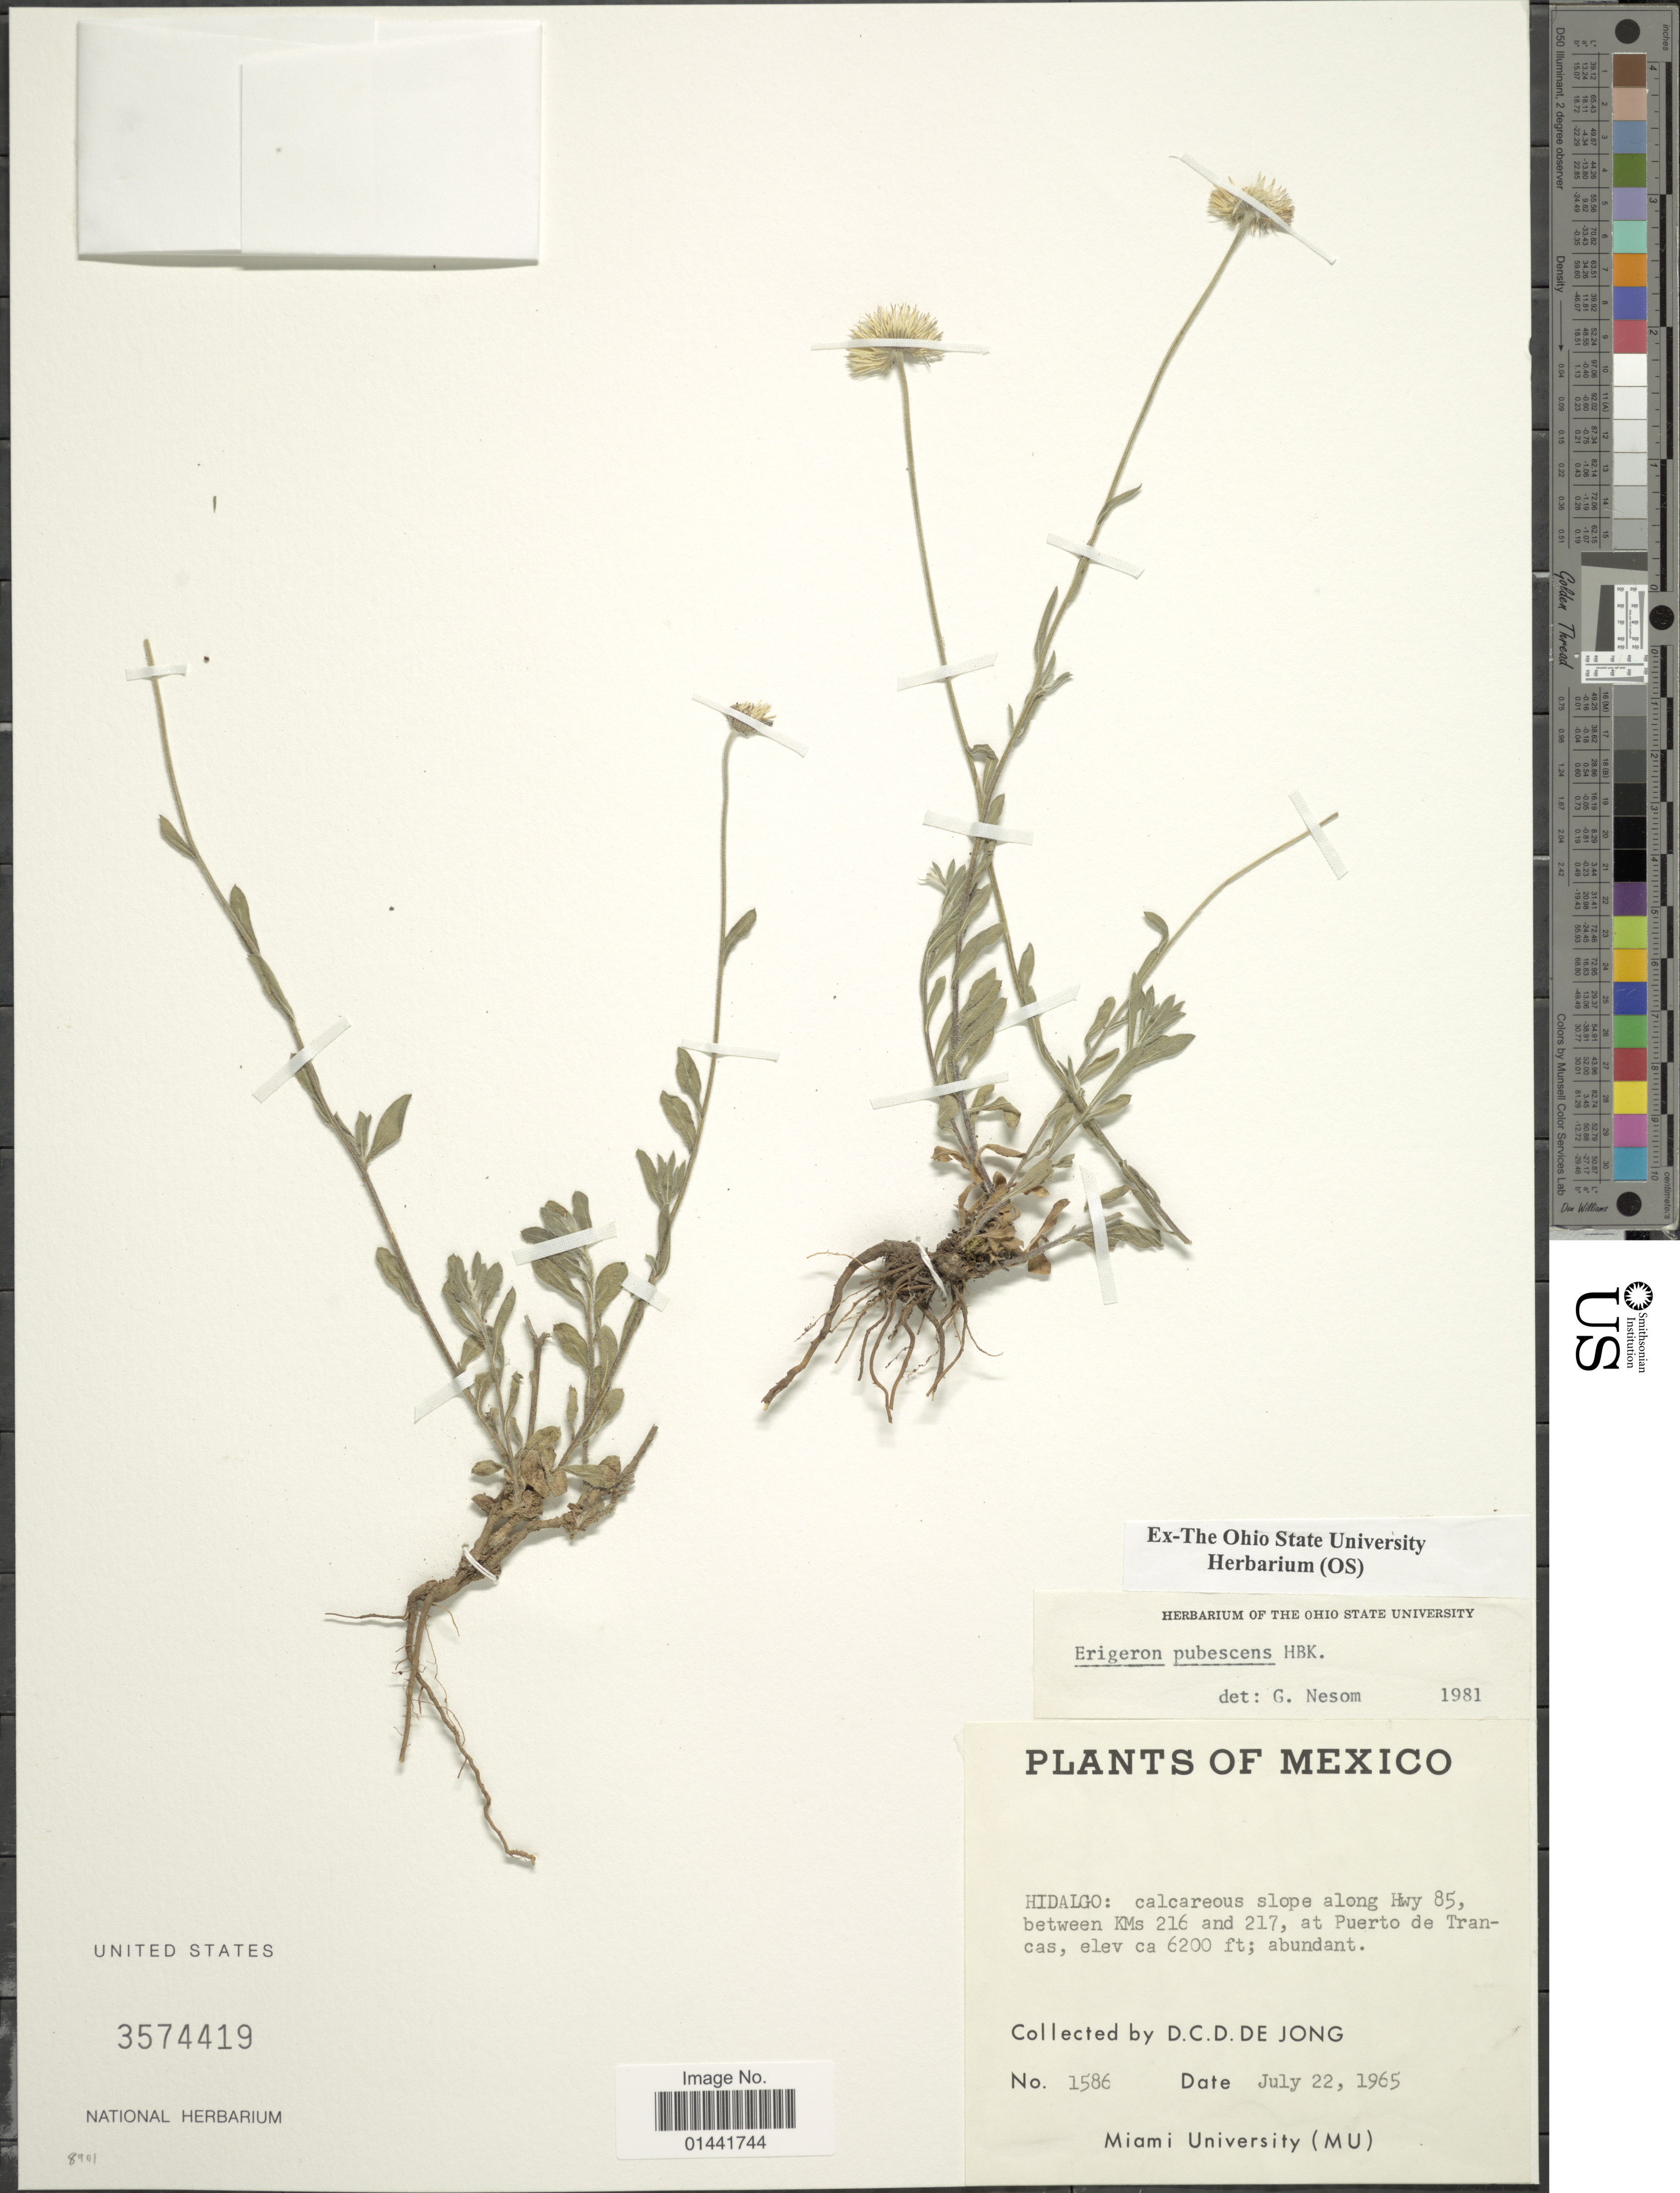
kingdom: Plantae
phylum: Tracheophyta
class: Magnoliopsida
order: Asterales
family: Asteraceae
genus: Erigeron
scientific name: Erigeron pubescens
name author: Kunth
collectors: D. De Jong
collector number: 1586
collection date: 1965-07-22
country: Mexico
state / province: Hidalgo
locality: Calcarous slope Hwy 85, between KMs 216 and 217, at Puerto de Trancas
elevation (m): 1890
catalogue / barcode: US 3574419